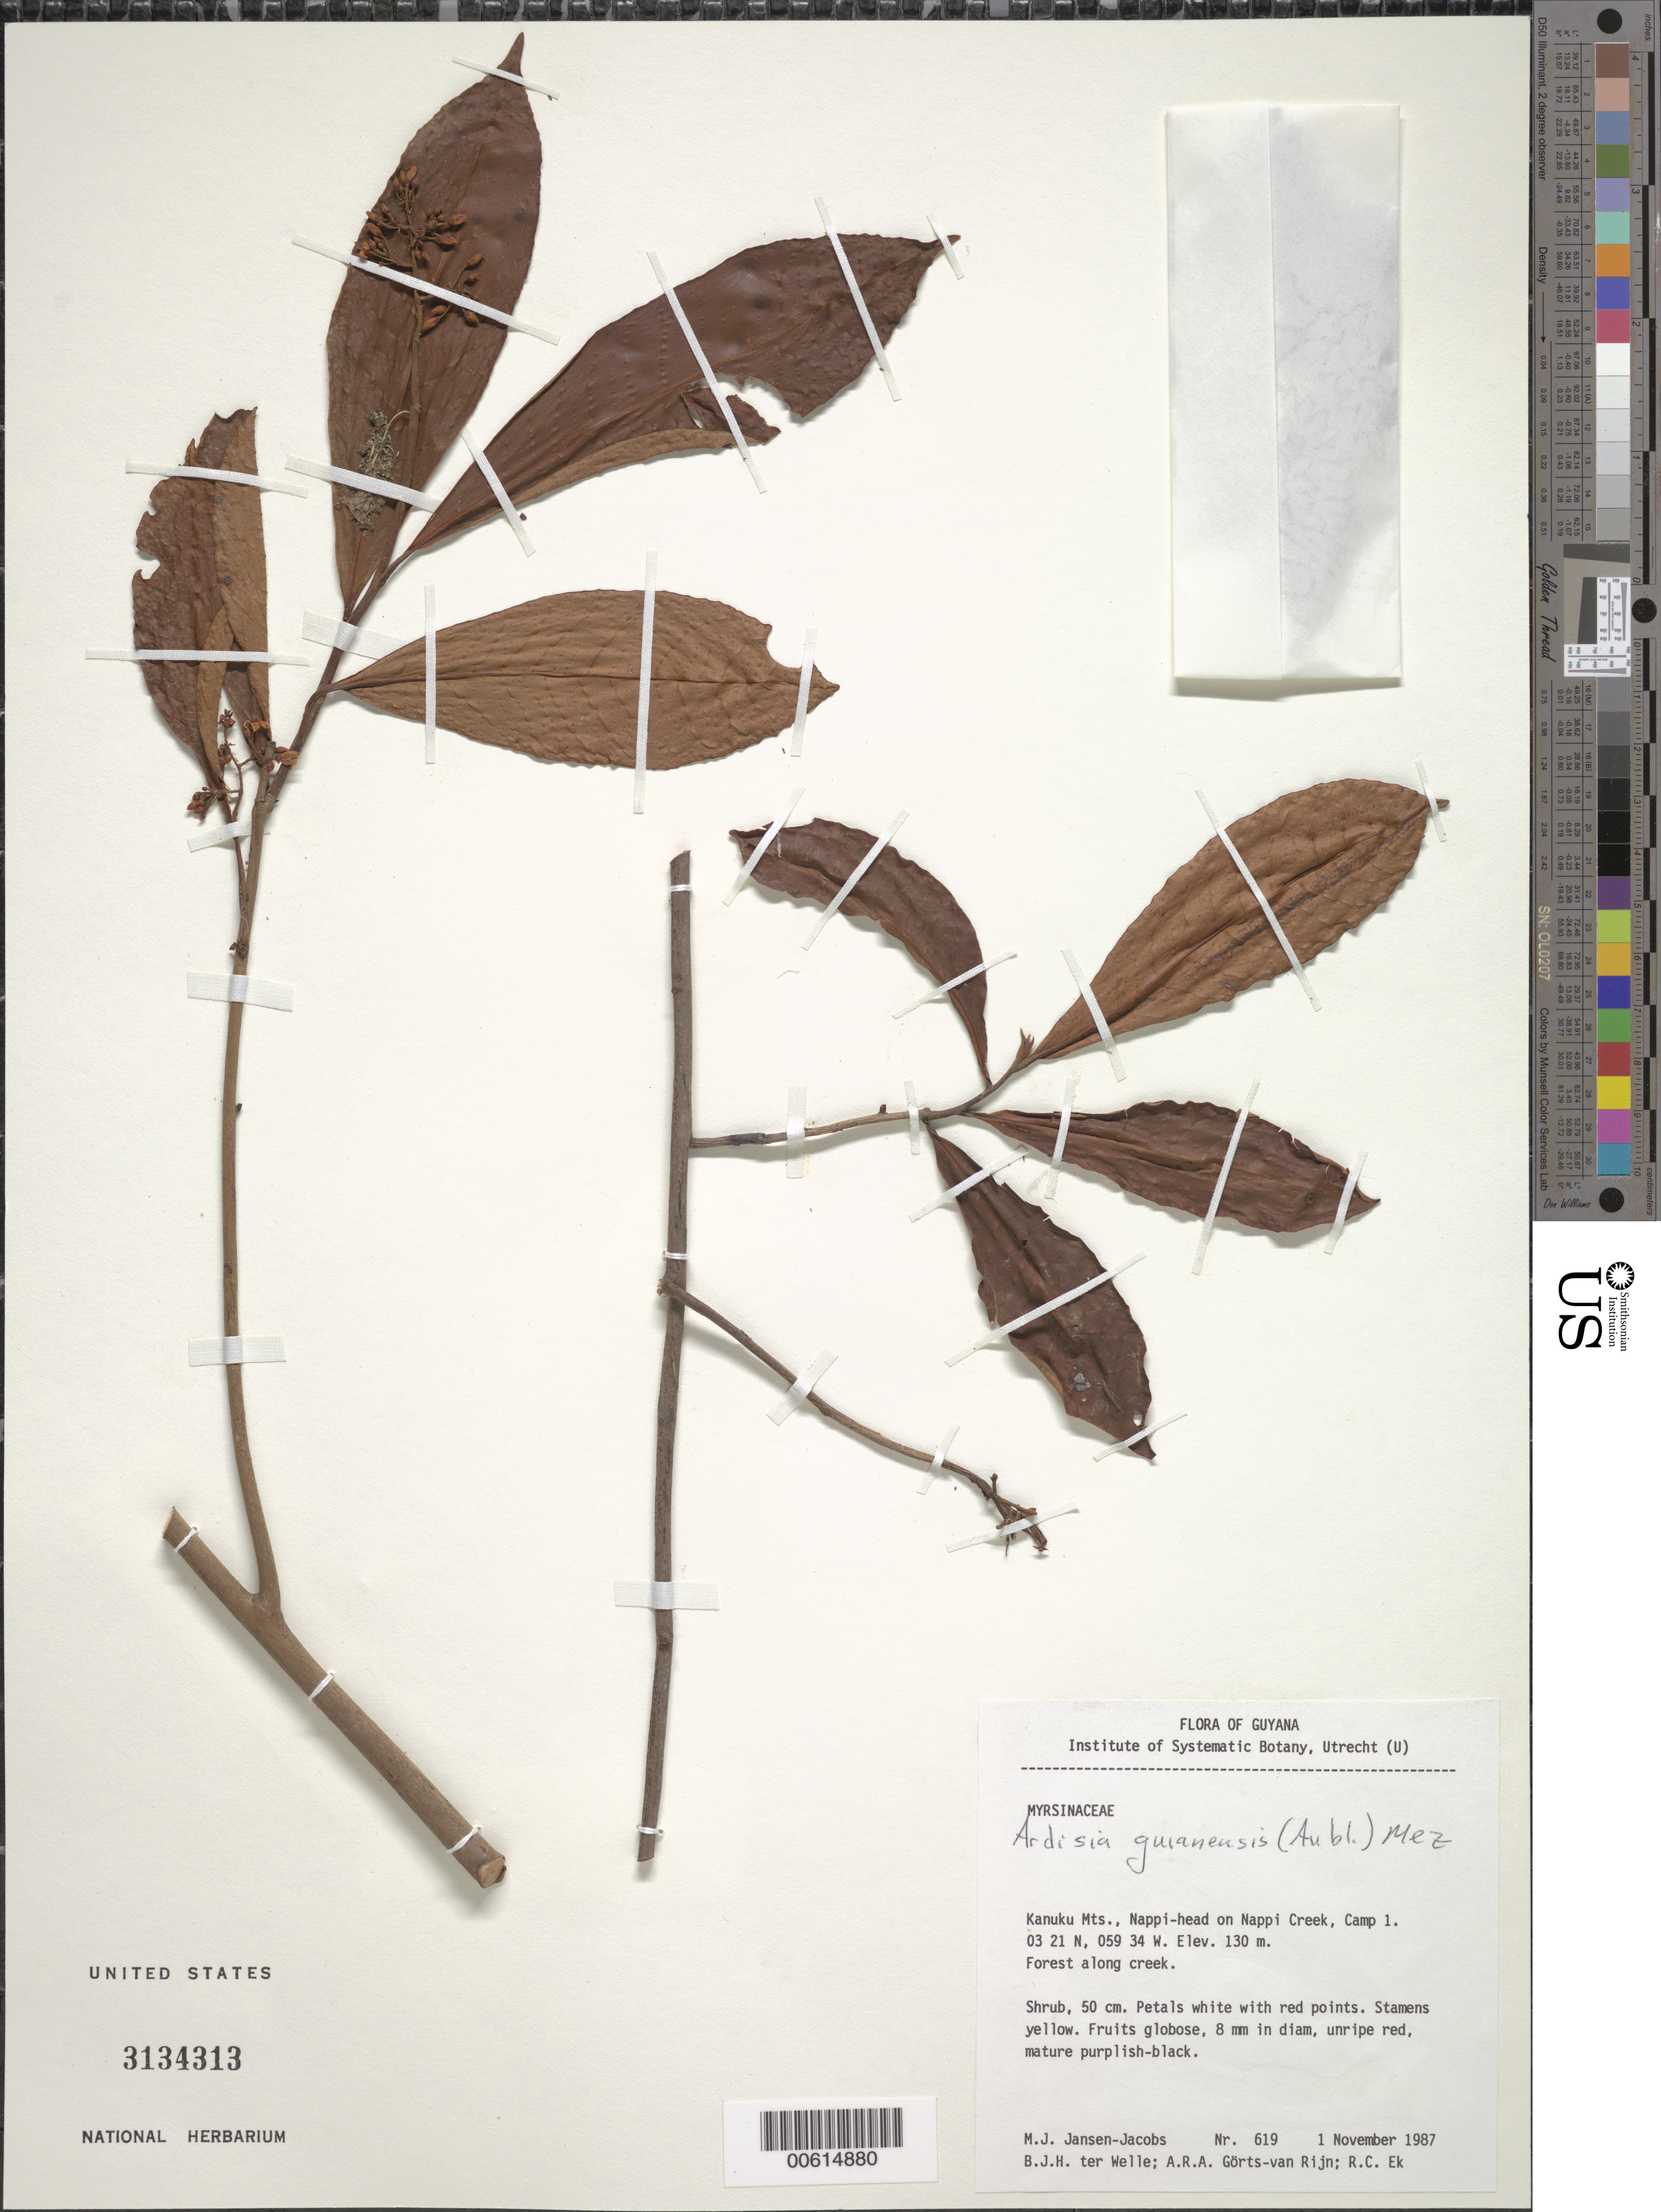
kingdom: Plantae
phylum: Tracheophyta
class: Magnoliopsida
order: Ericales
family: Primulaceae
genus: Ardisia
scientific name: Ardisia guianensis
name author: (Aubl.) Mez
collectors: M. J. Jansen-Jacobs, B. Welle, A. .R. A. Görts-van Rijn & R. C. Ek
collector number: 619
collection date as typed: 1-Nov-87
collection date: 1987-11-01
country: Guyana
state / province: U. Takutu-U. Essequibo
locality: Kanuku Mts., Nappi-head on Nappi Creek, camp 1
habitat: Forest along creek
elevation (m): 130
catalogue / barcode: US 3134313